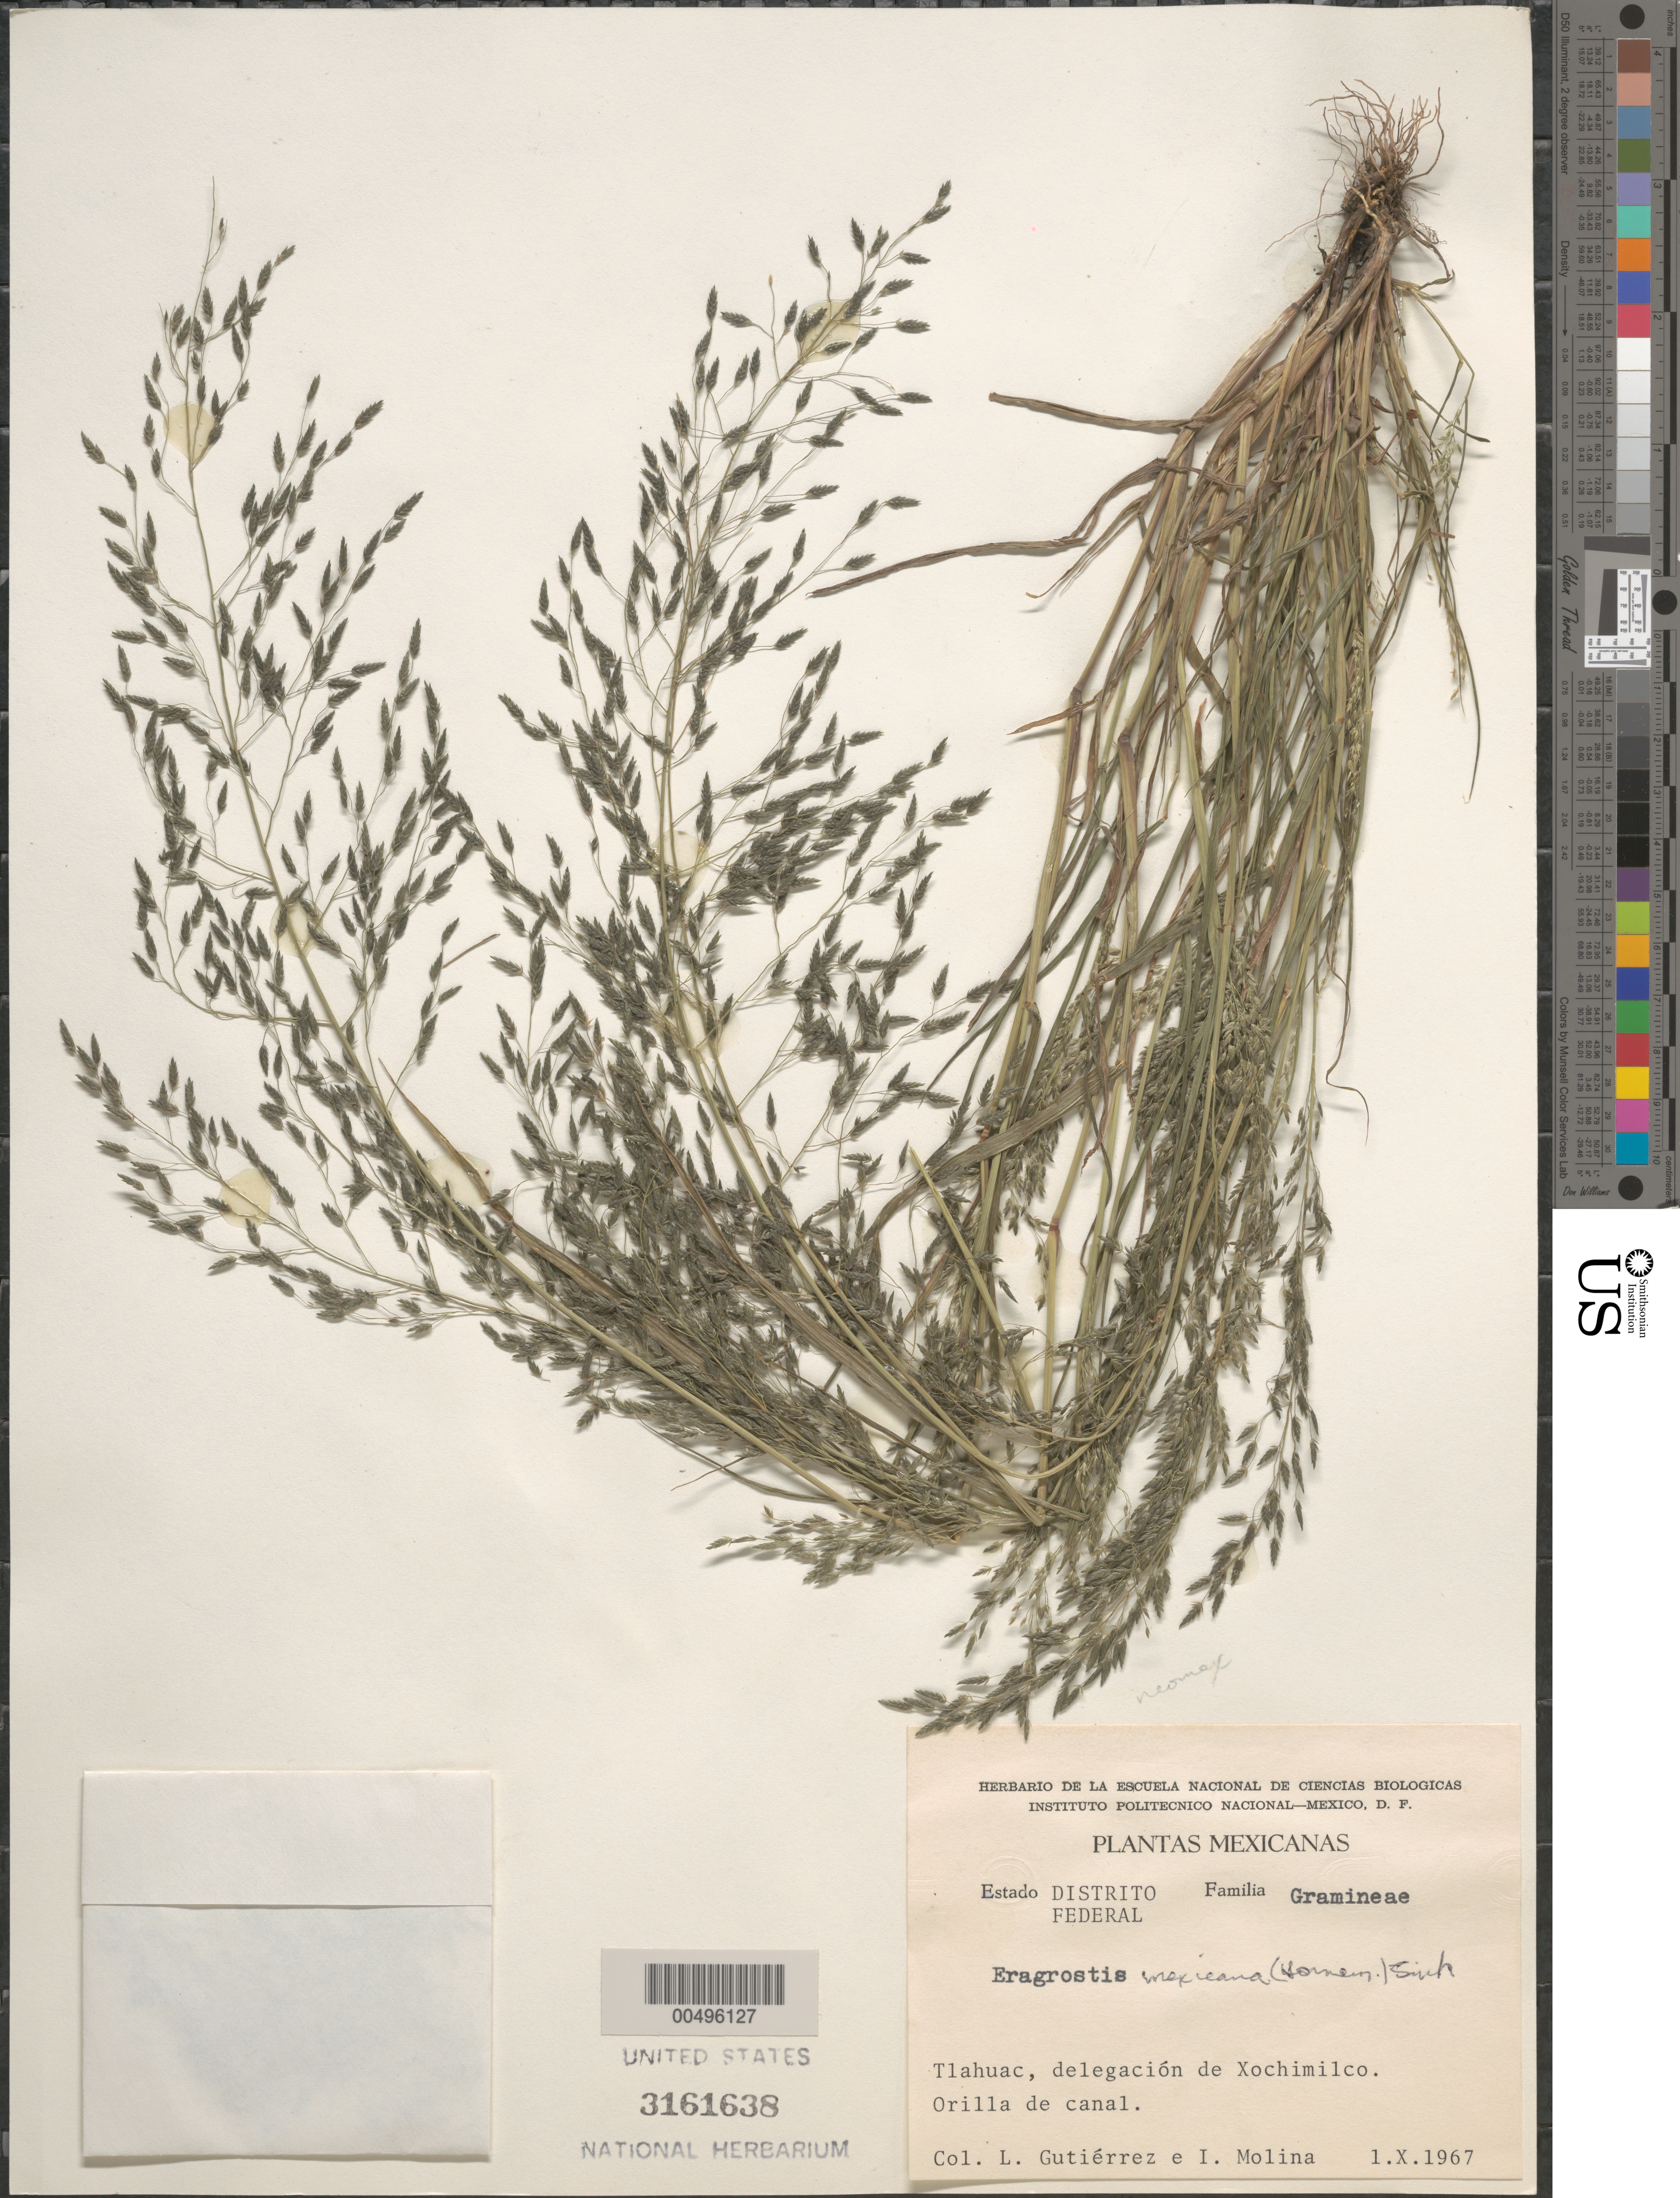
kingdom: Plantae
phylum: Tracheophyta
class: Liliopsida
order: Poales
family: Poaceae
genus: Eragrostis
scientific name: Eragrostis mexicana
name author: (Hornem.) Link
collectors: L. Gutiérrez & I. Molina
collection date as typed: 1 Oct 1967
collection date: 1967-10-01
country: Mexico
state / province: Distrito Federal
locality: Tlahuac, delegación de Xochimilco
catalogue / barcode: US 3161638